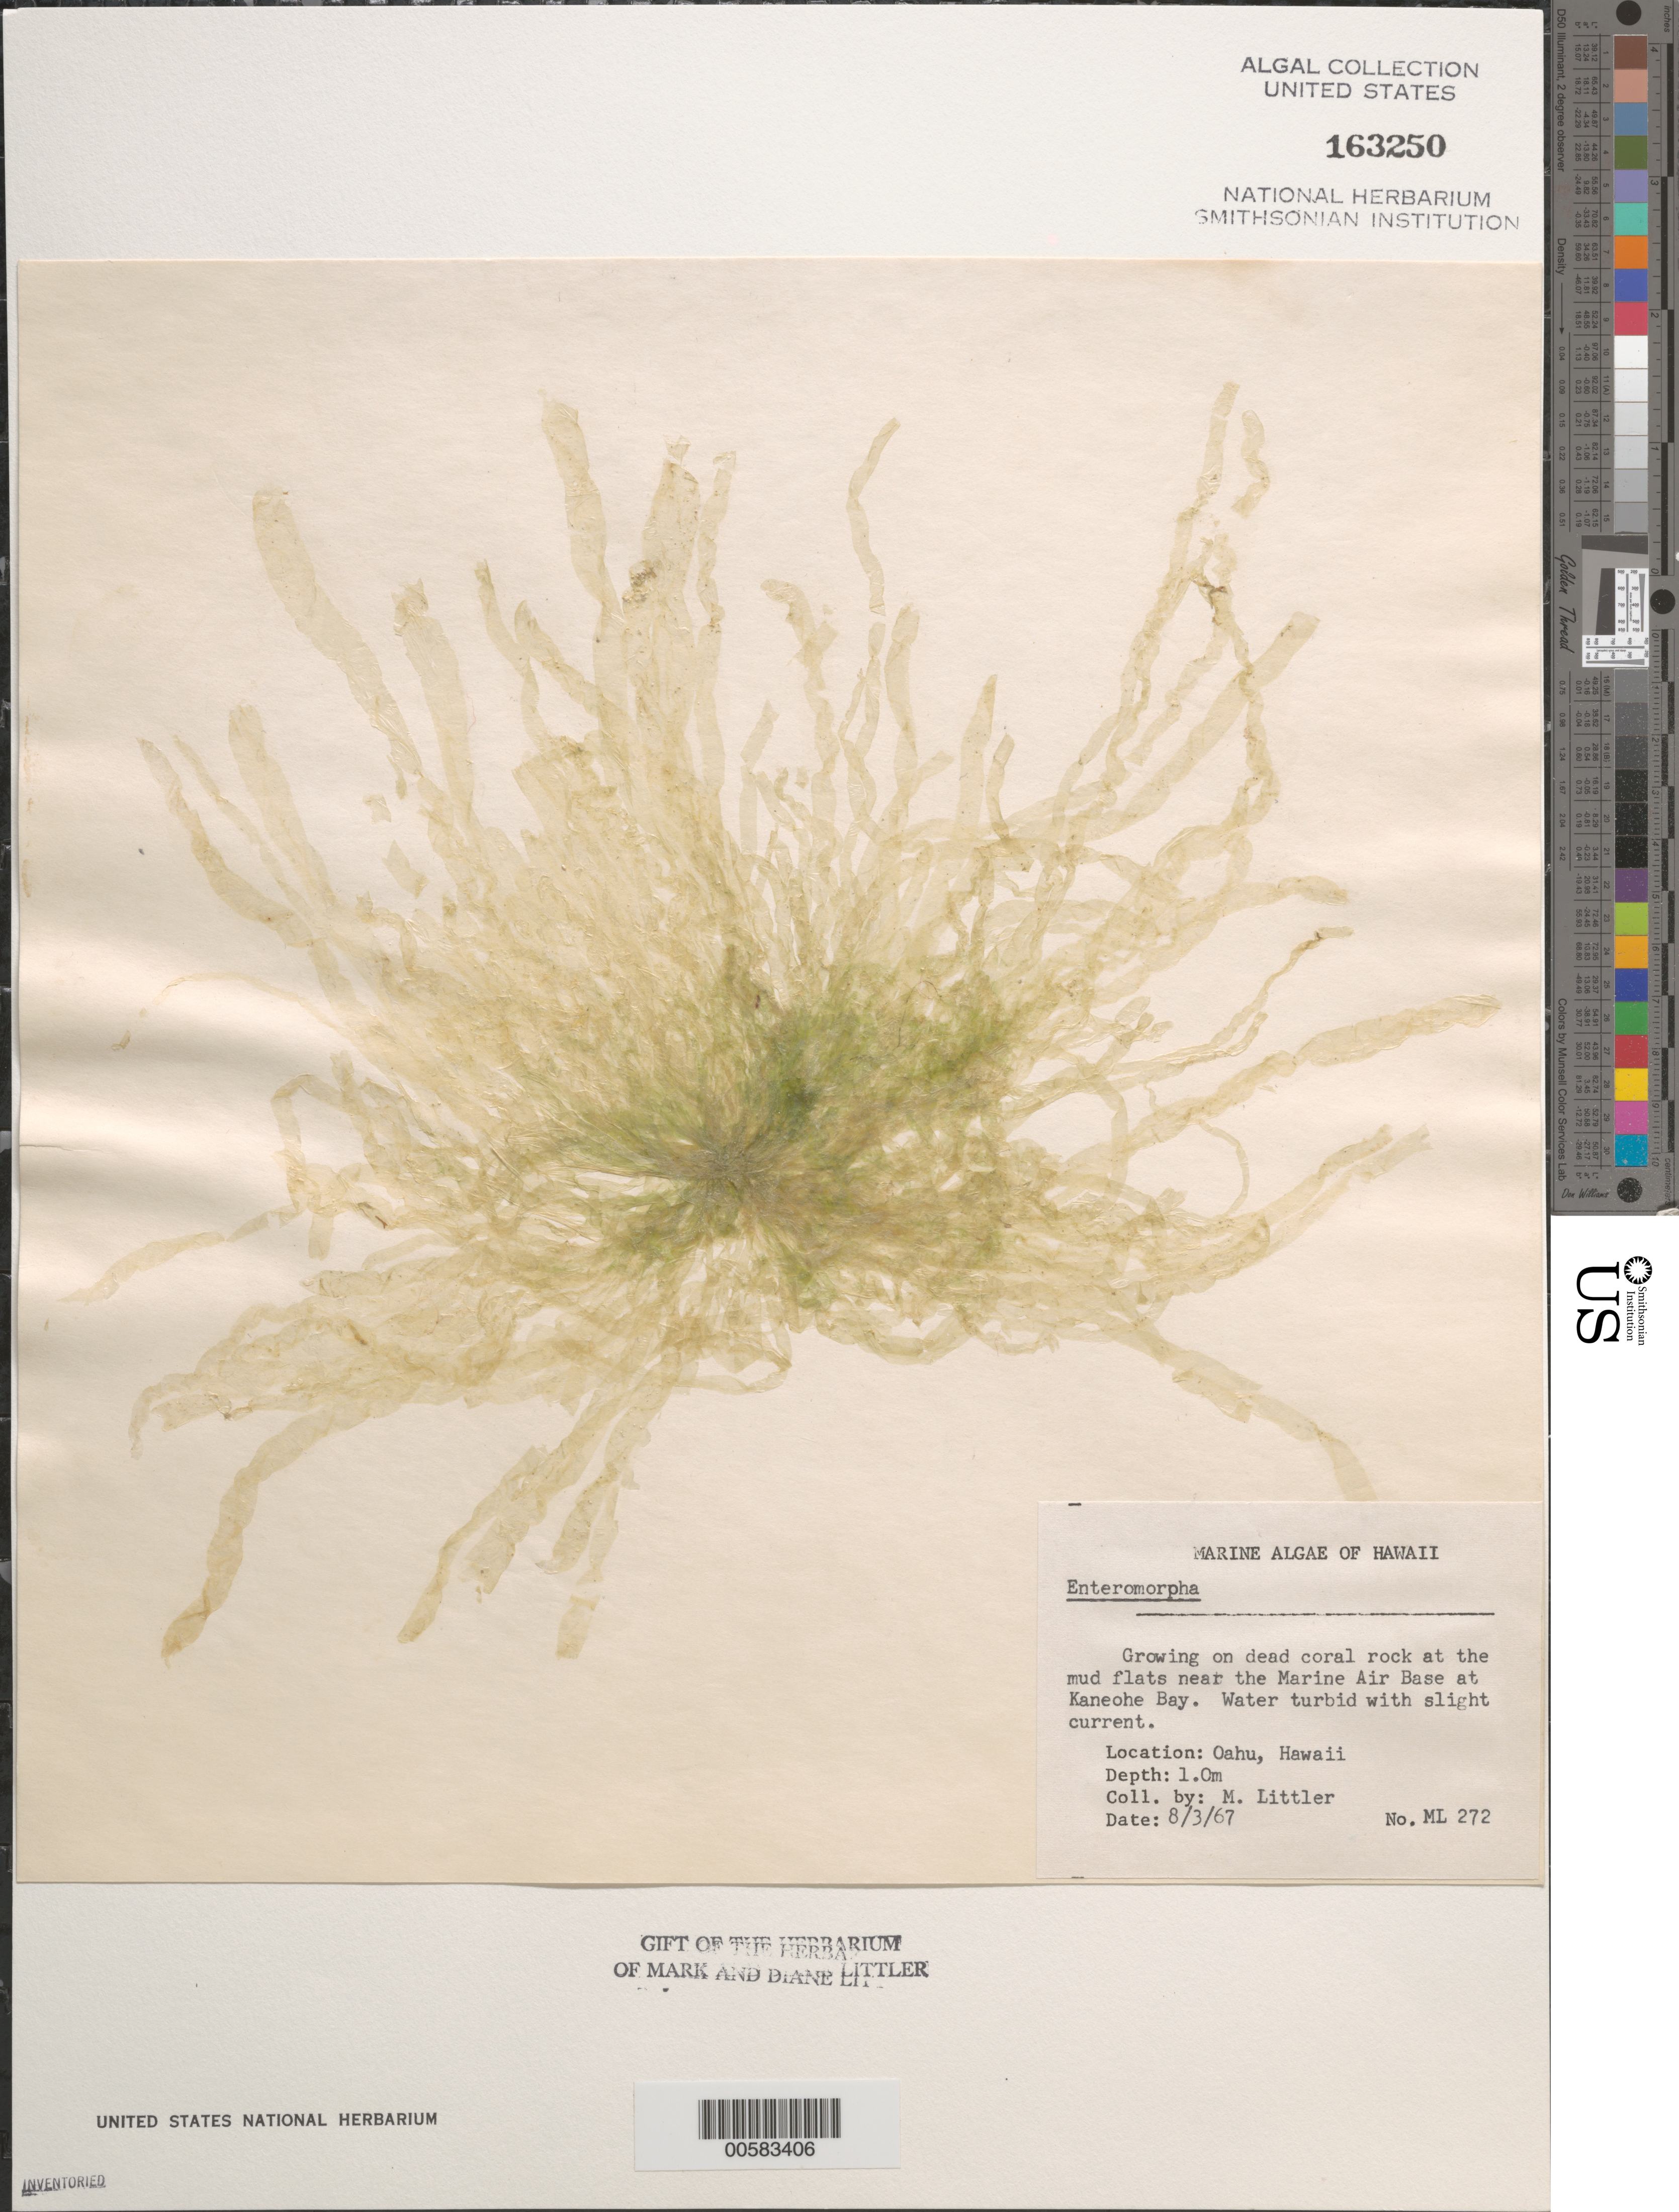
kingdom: Plantae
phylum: Chlorophyta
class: Ulvophyceae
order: Ulvales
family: Ulvaceae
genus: Ulva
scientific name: Ulva sp.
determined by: Algae name updating Project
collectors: M. M. Littler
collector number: ML 272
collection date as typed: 03 Aug 1967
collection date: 1967-08-03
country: United States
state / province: Hawaii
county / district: Honolulu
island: Oahu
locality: Kaneohe Bay, marine air base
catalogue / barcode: US 163250